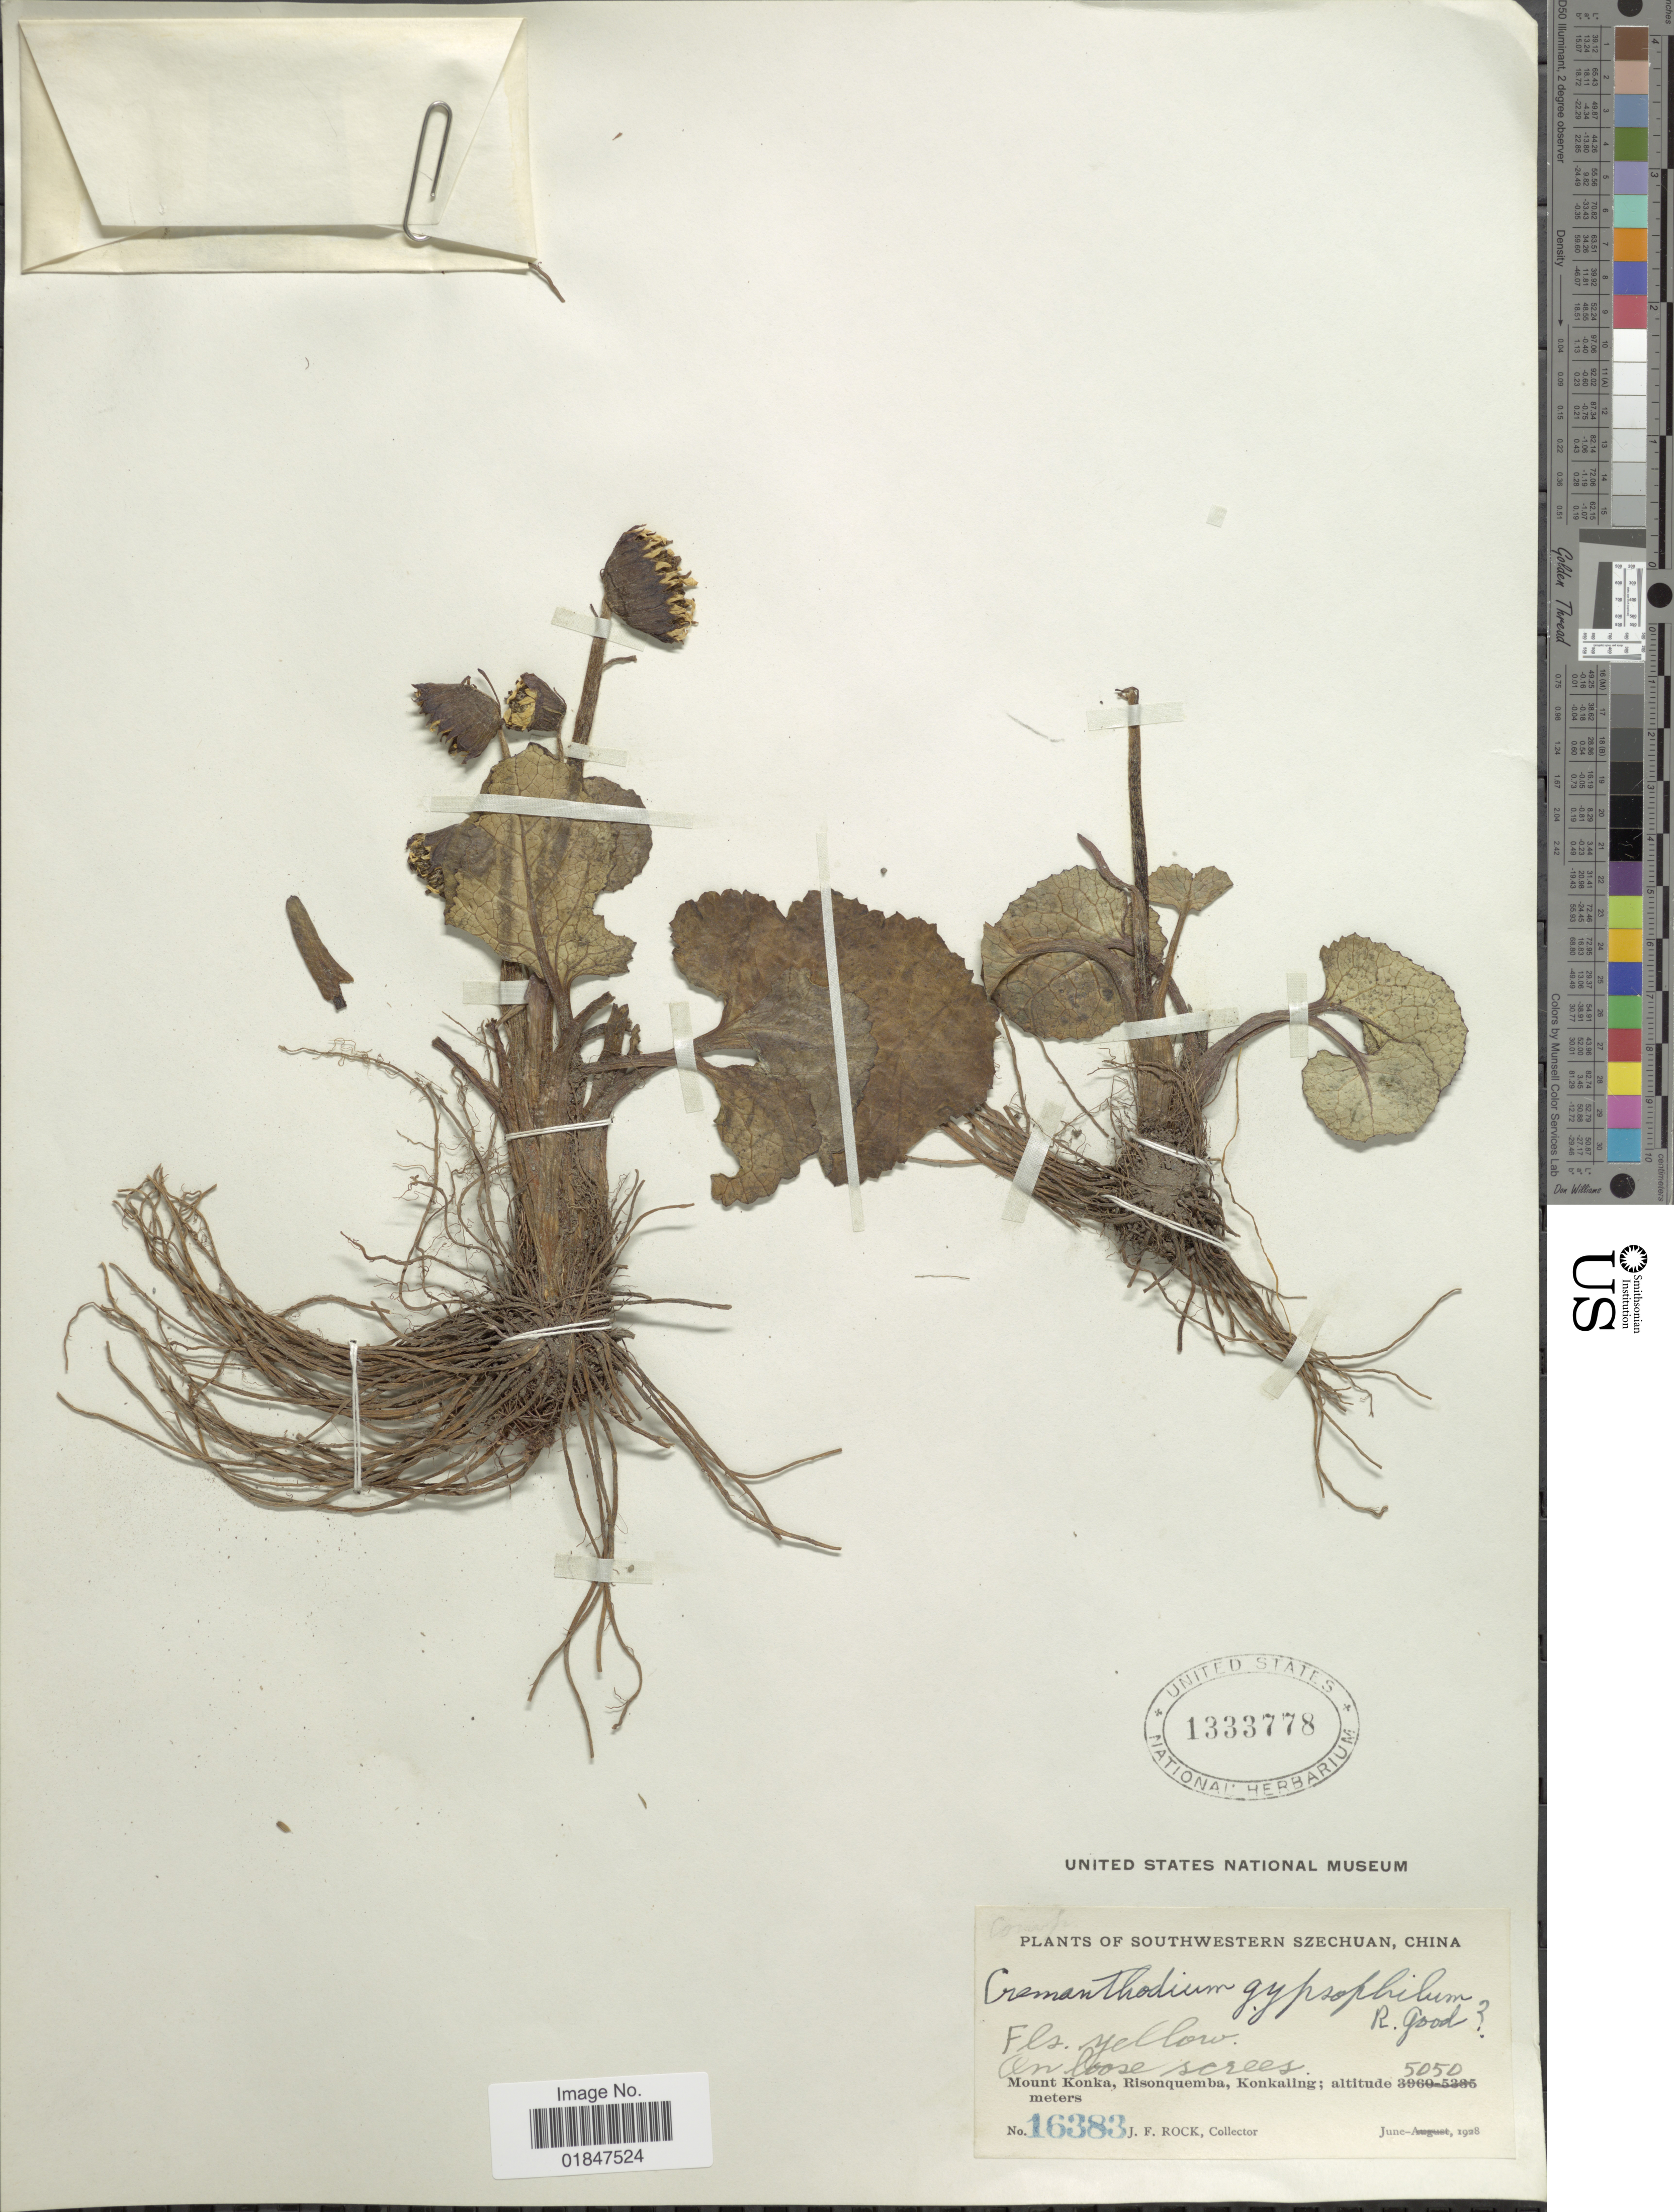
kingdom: Plantae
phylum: Tracheophyta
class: Magnoliopsida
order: Asterales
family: Asteraceae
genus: Cremanthodium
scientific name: Cremanthodium principis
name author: (Franch.) R.D. Good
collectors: J. Rock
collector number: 16383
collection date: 1928-06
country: China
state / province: Sichuan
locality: Southwestern Szechuan, Mount Konka, Risonquemba, Konkaling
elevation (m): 5050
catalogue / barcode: US 1333778